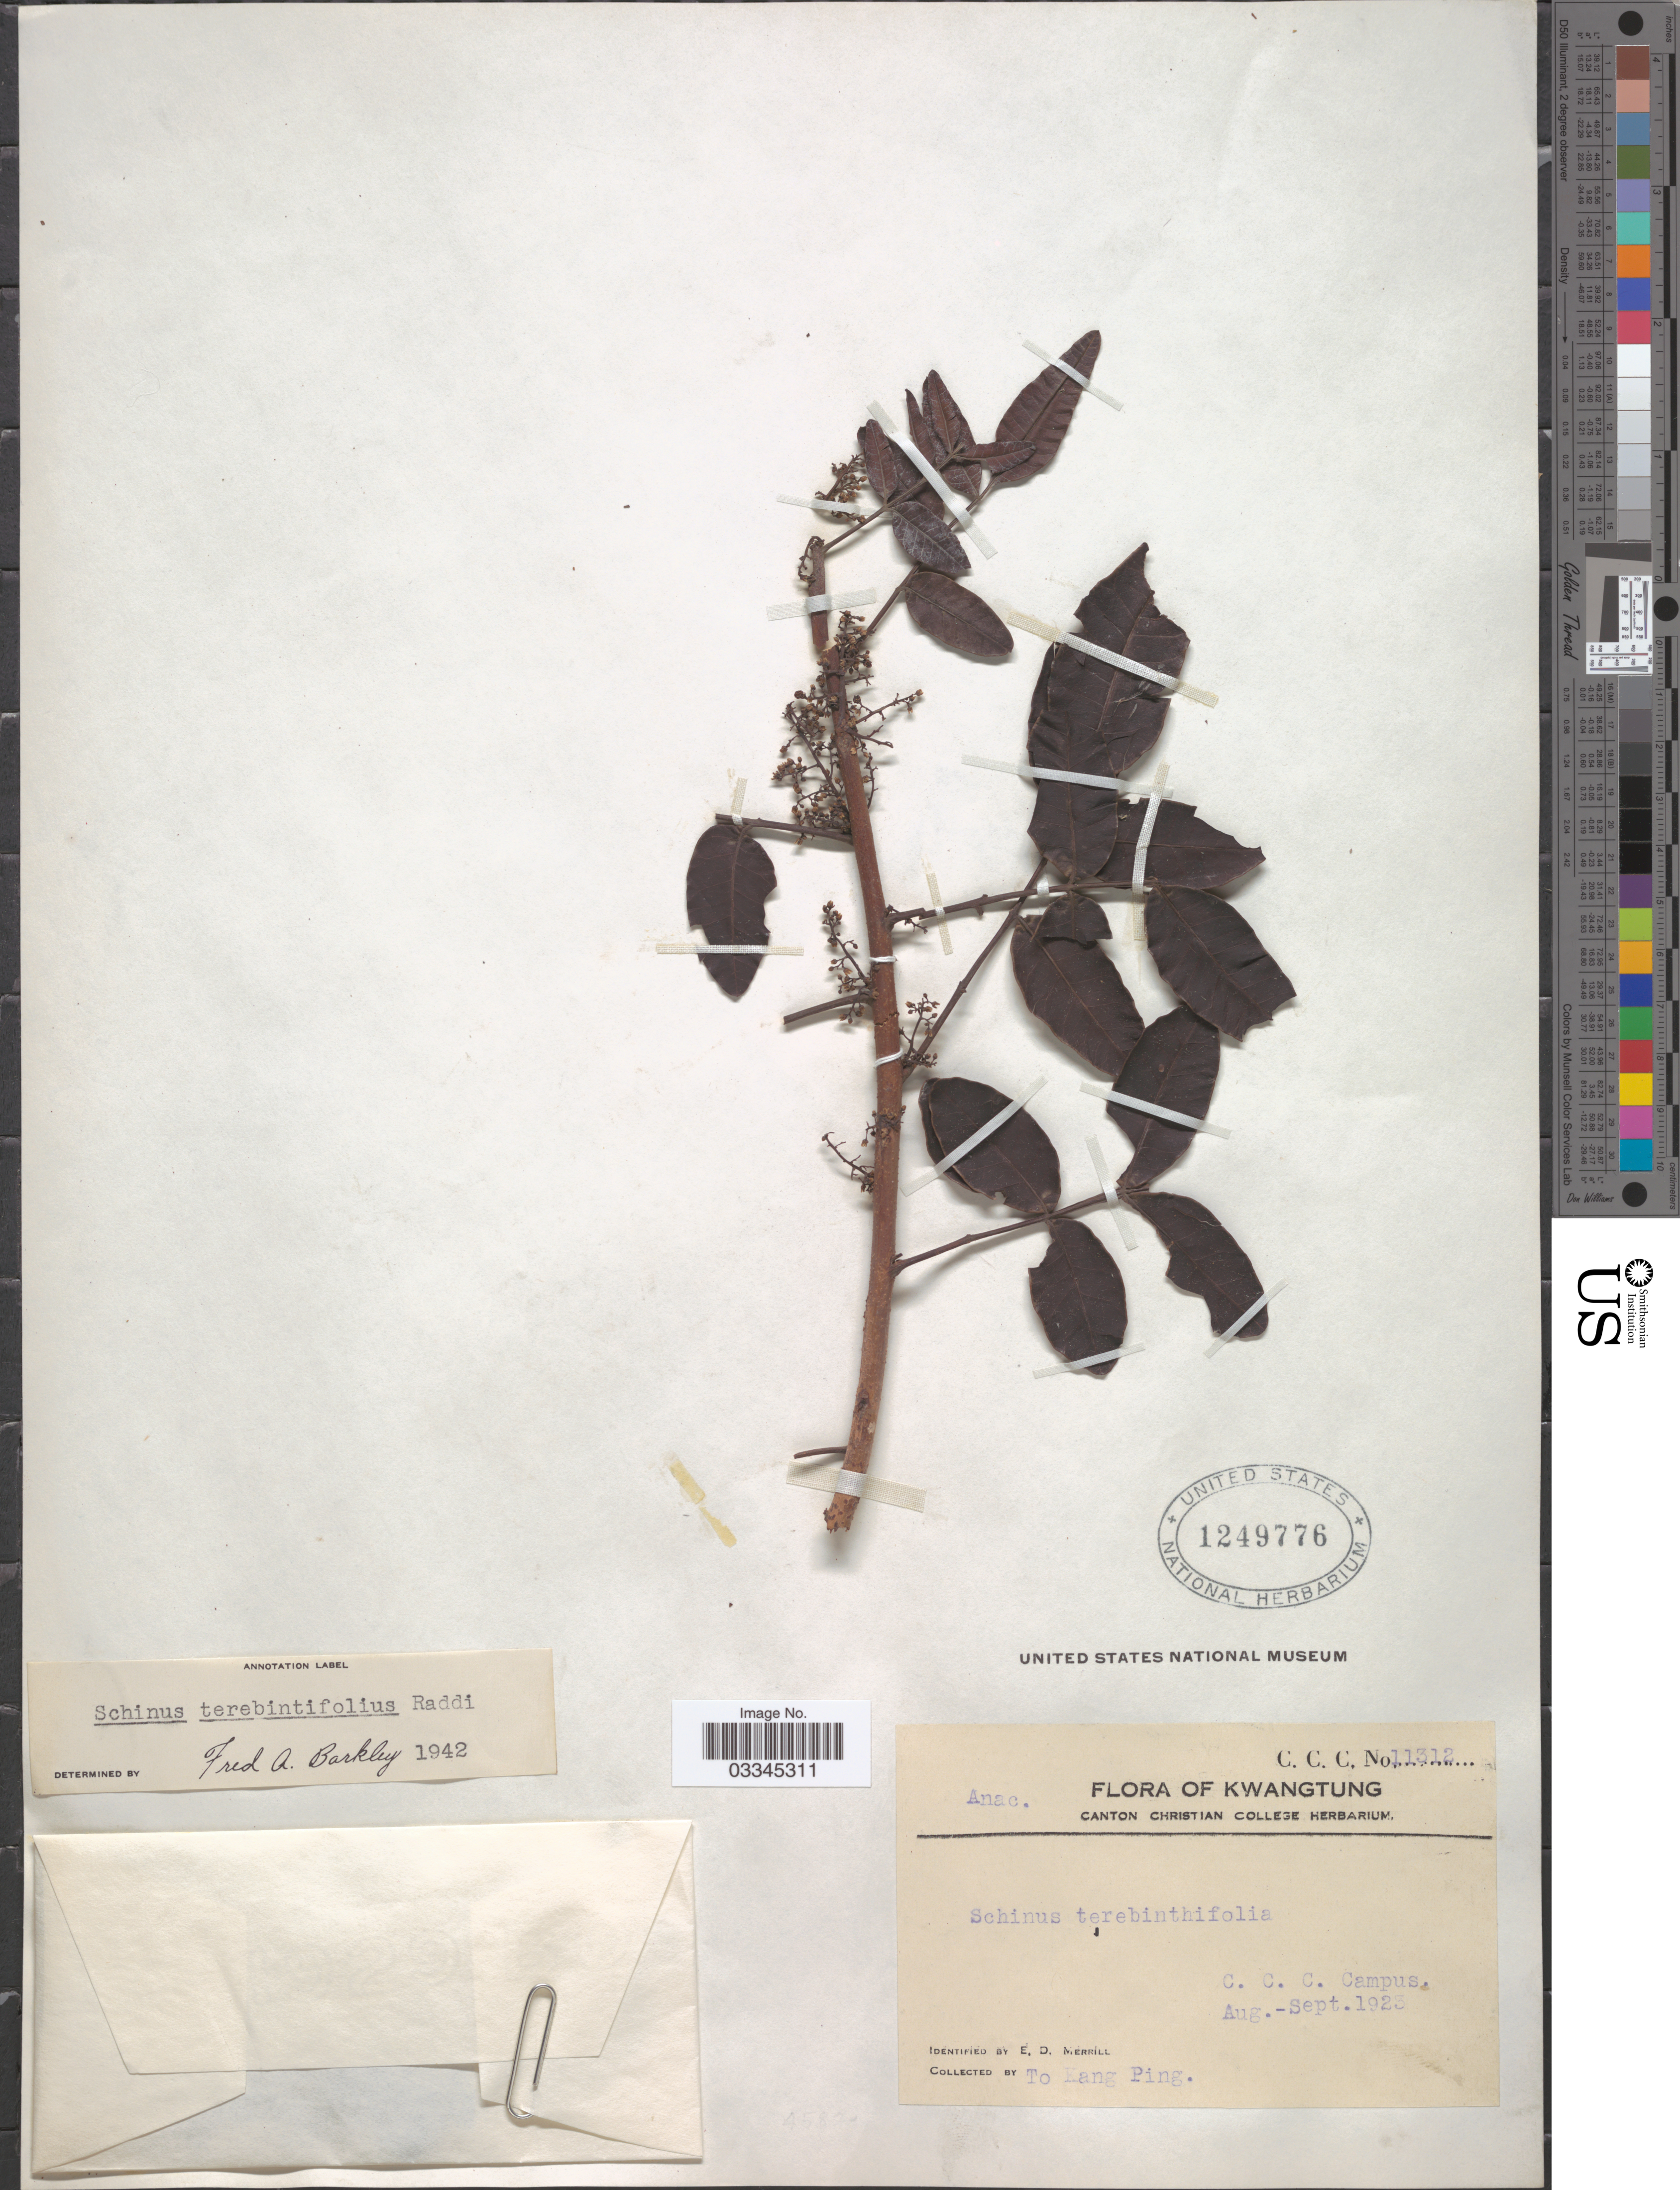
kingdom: Plantae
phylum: Tracheophyta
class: Magnoliopsida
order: Sapindales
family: Anacardiaceae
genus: Schinus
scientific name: Schinus terebinthifolia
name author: Raddi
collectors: T. Ping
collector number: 11312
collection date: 1923-08/1923-09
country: China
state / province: Guangdong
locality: Kwangtung. C.C.C. Campus.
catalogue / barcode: US 1249776